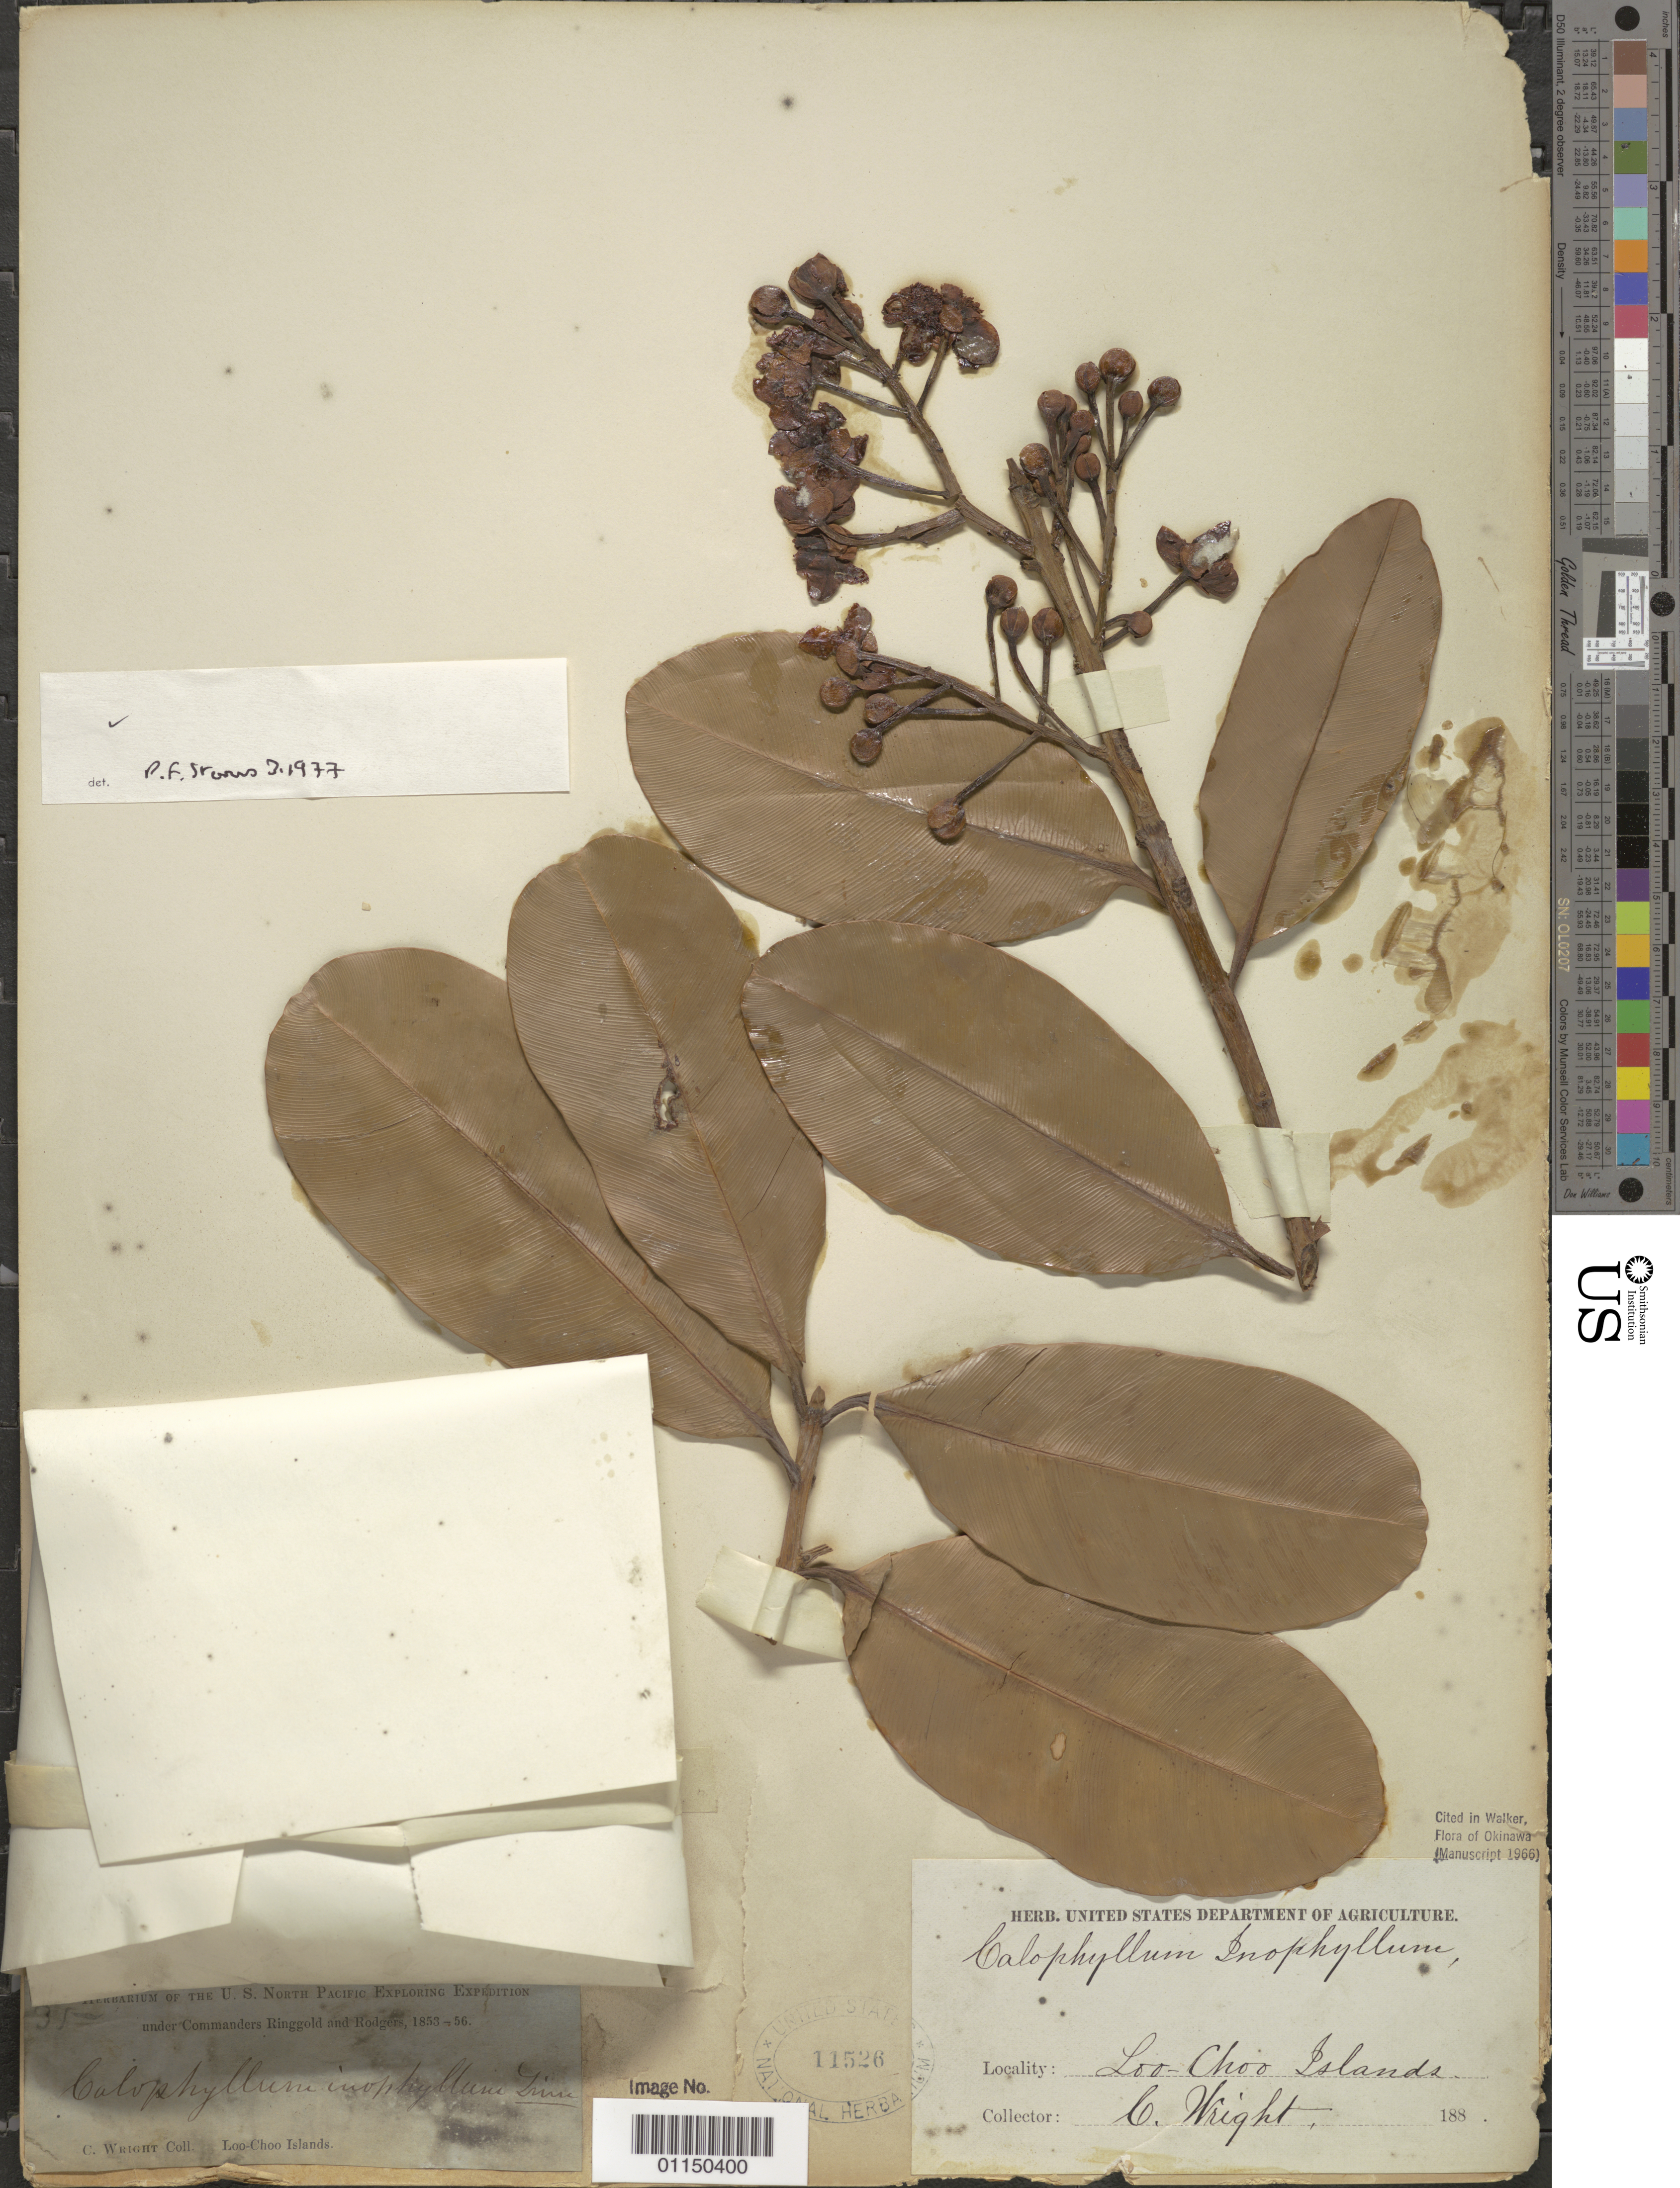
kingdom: Plantae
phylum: Tracheophyta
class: Magnoliopsida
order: Malpighiales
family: Calophyllaceae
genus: Calophyllum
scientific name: Calophyllum inophyllum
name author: L.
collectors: C. Wright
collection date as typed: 1853 to -- --- 1856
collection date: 1853/1856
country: Japan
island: Ryukyu Islands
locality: Loo Choo Islands.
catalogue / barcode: US 11526